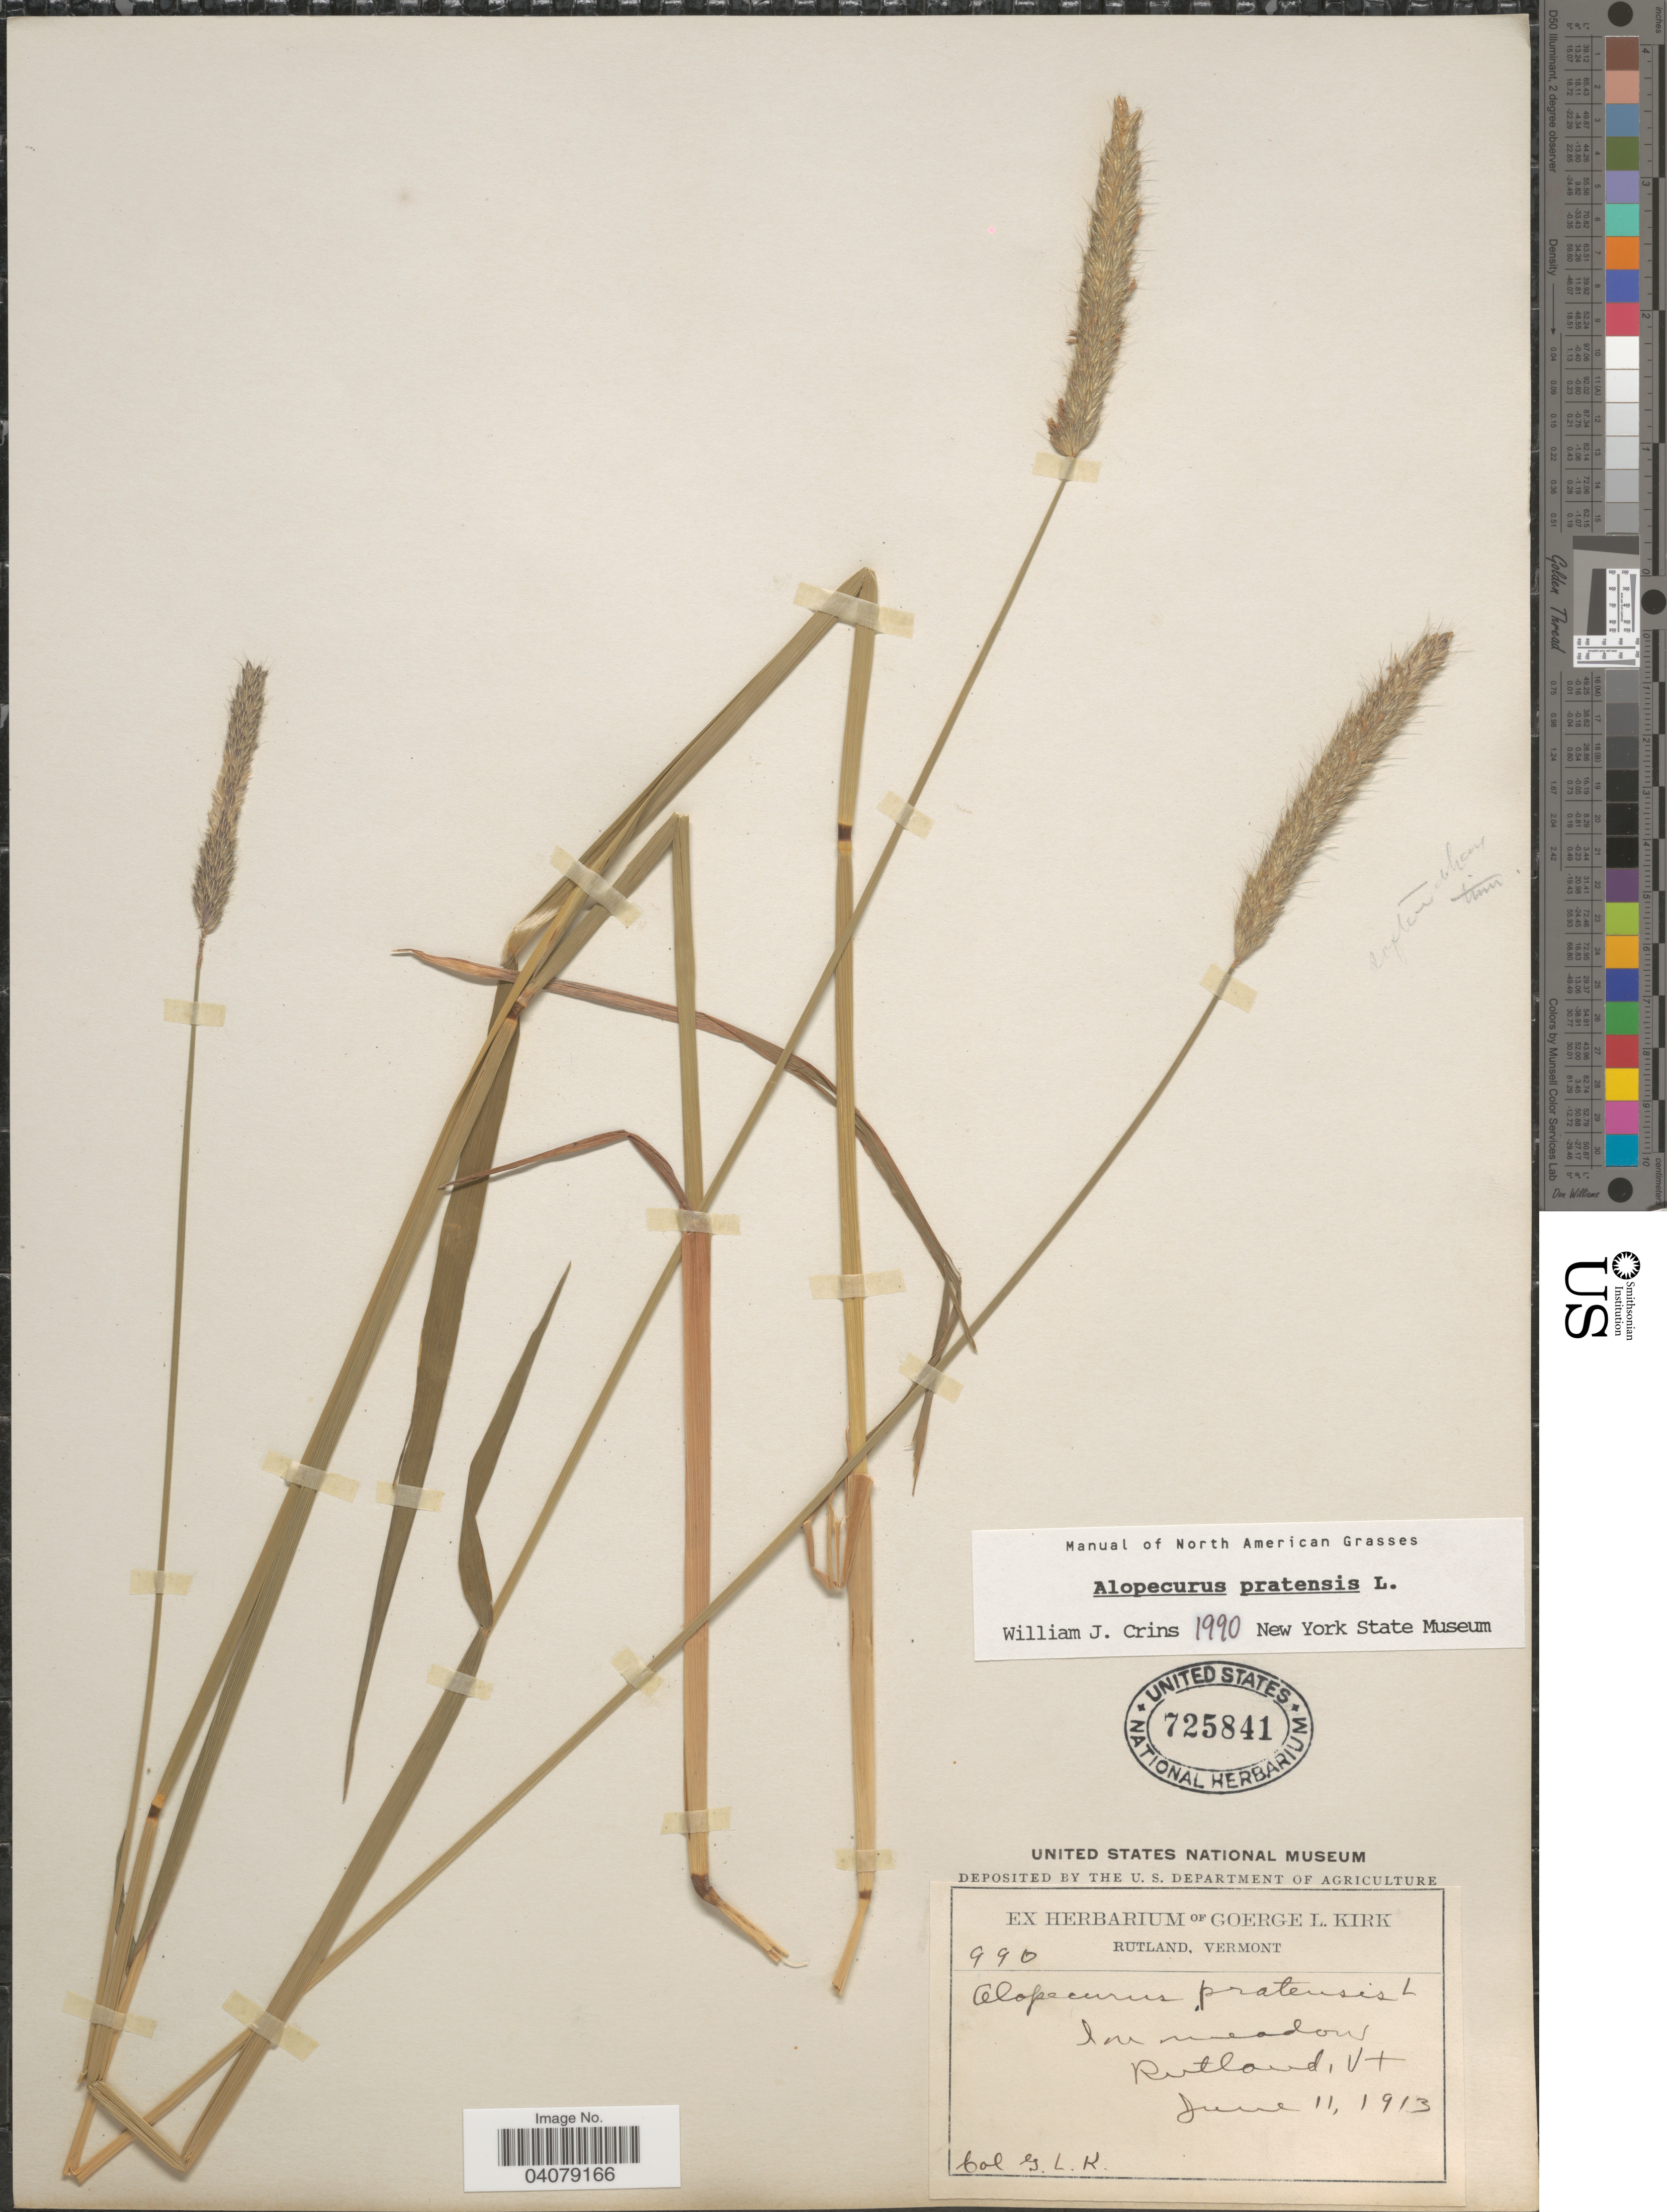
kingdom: Plantae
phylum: Tracheophyta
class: Liliopsida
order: Poales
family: Poaceae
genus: Alopecurus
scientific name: Alopecurus pratensis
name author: L.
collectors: G. Kirk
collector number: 990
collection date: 1913-06-11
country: United States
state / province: Vermont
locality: In meadow. Rutland.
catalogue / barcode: US 725841